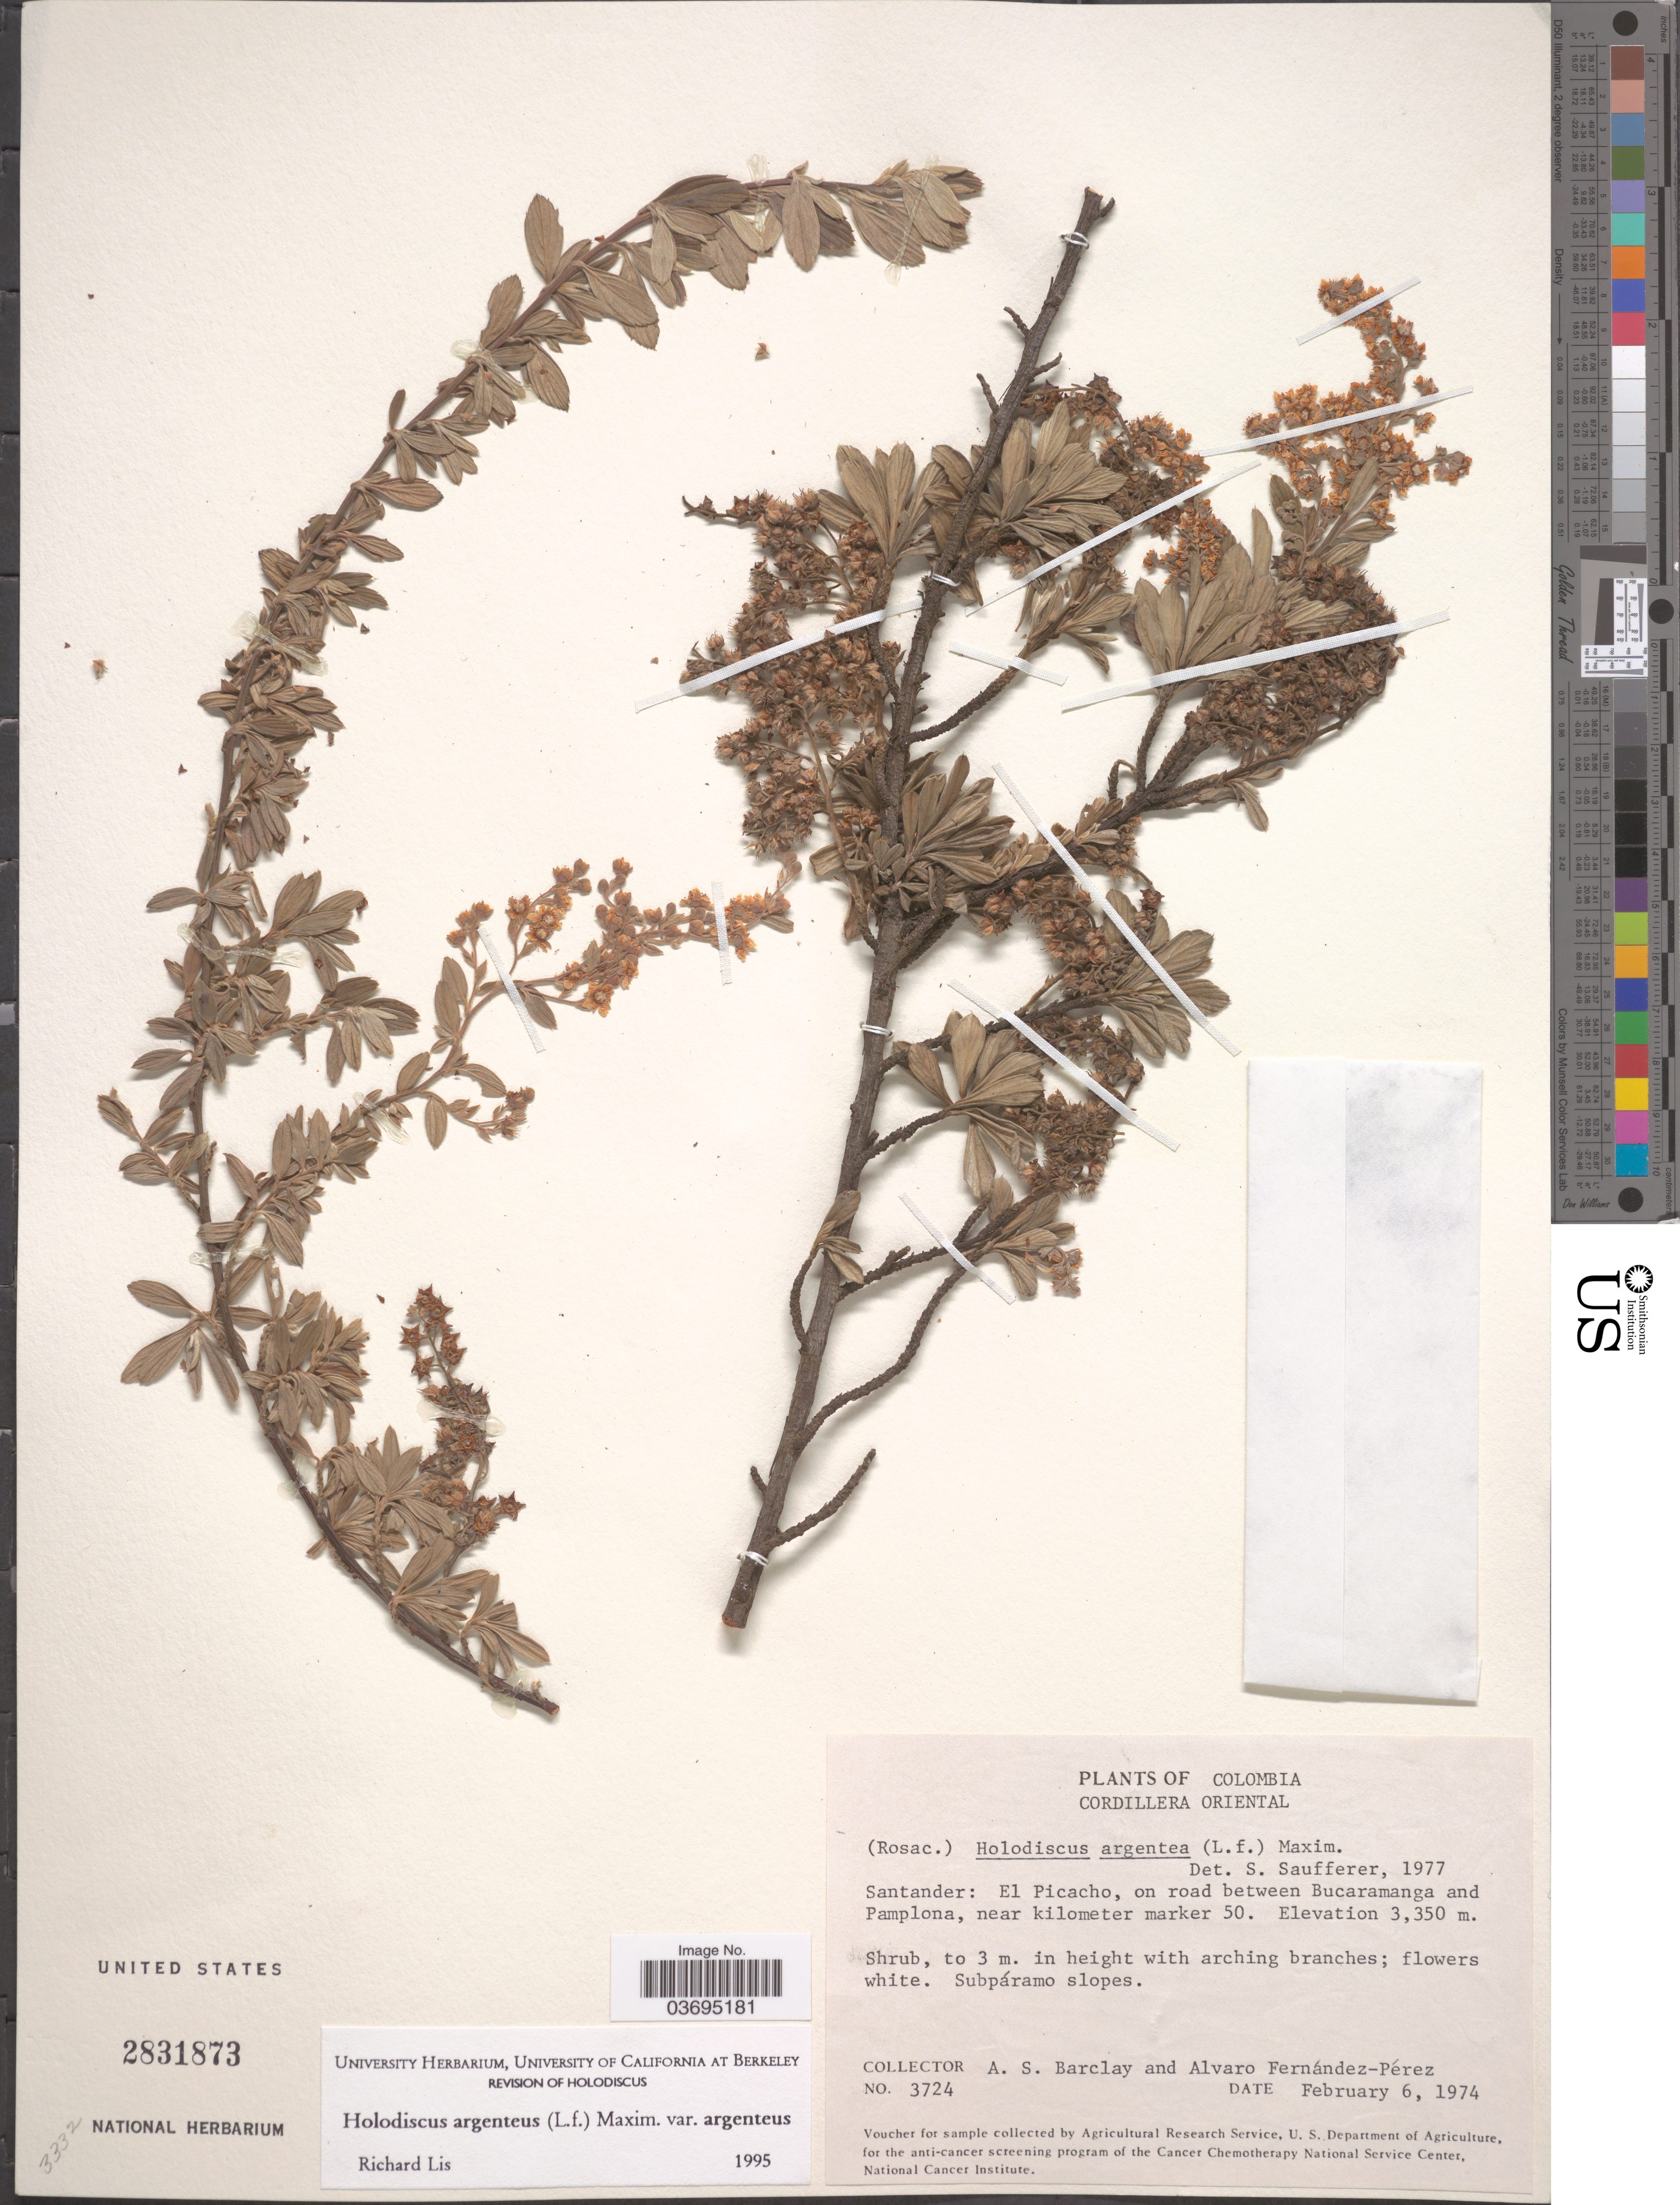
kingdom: Plantae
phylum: Tracheophyta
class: Magnoliopsida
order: Rosales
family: Rosaceae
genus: Holodiscus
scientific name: Holodiscus argenteus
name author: (L. f.) Maxim.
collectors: A. S. Barclay & A. Fernández-Pérez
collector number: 3724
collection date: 1974-02-06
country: Colombia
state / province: Santander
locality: Cordillera Oriental. El Picacho, on road between Bucaramanga and Pamplona, near kilometer marker 50.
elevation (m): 3350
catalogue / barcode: US 2831873